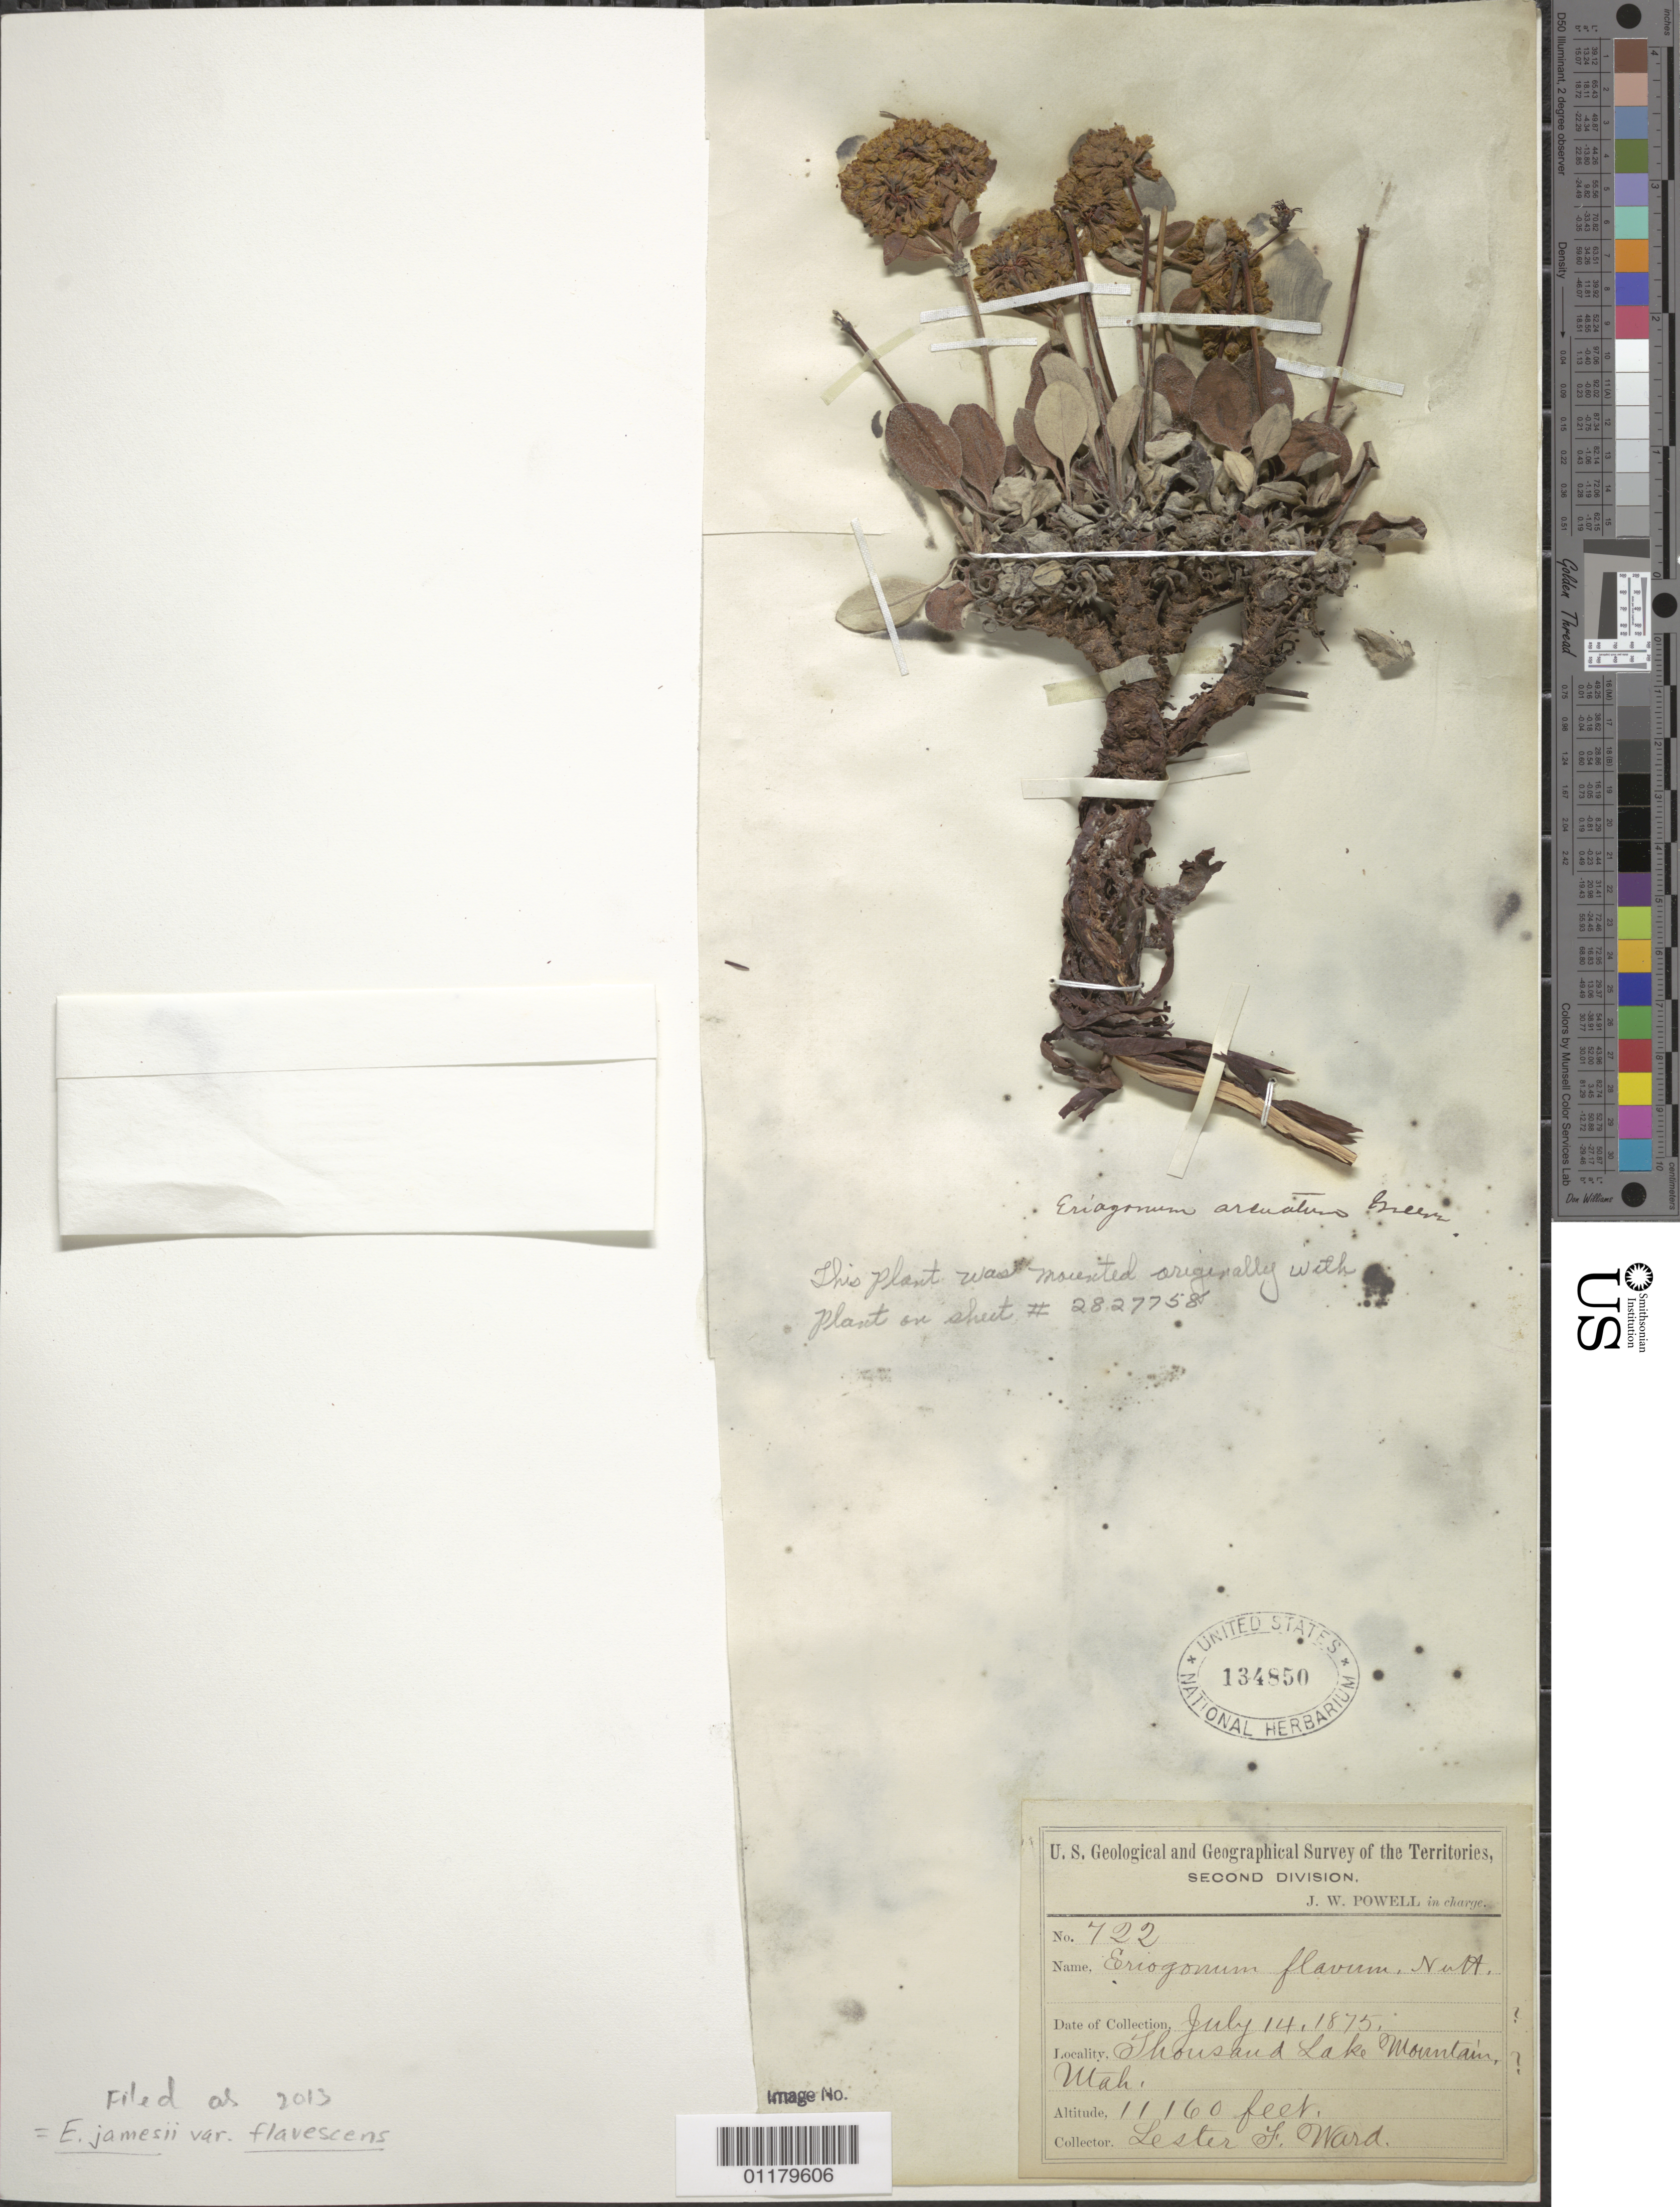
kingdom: Plantae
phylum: Tracheophyta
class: Magnoliopsida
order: Caryophyllales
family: Polygonaceae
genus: Eriogonum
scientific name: Eriogonum flavum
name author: Nutt. ex Benth.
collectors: L. F. Ward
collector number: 722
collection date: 1875-07-14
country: United States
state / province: Utah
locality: Thousand Lake Mountain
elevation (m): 3402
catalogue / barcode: US 134850